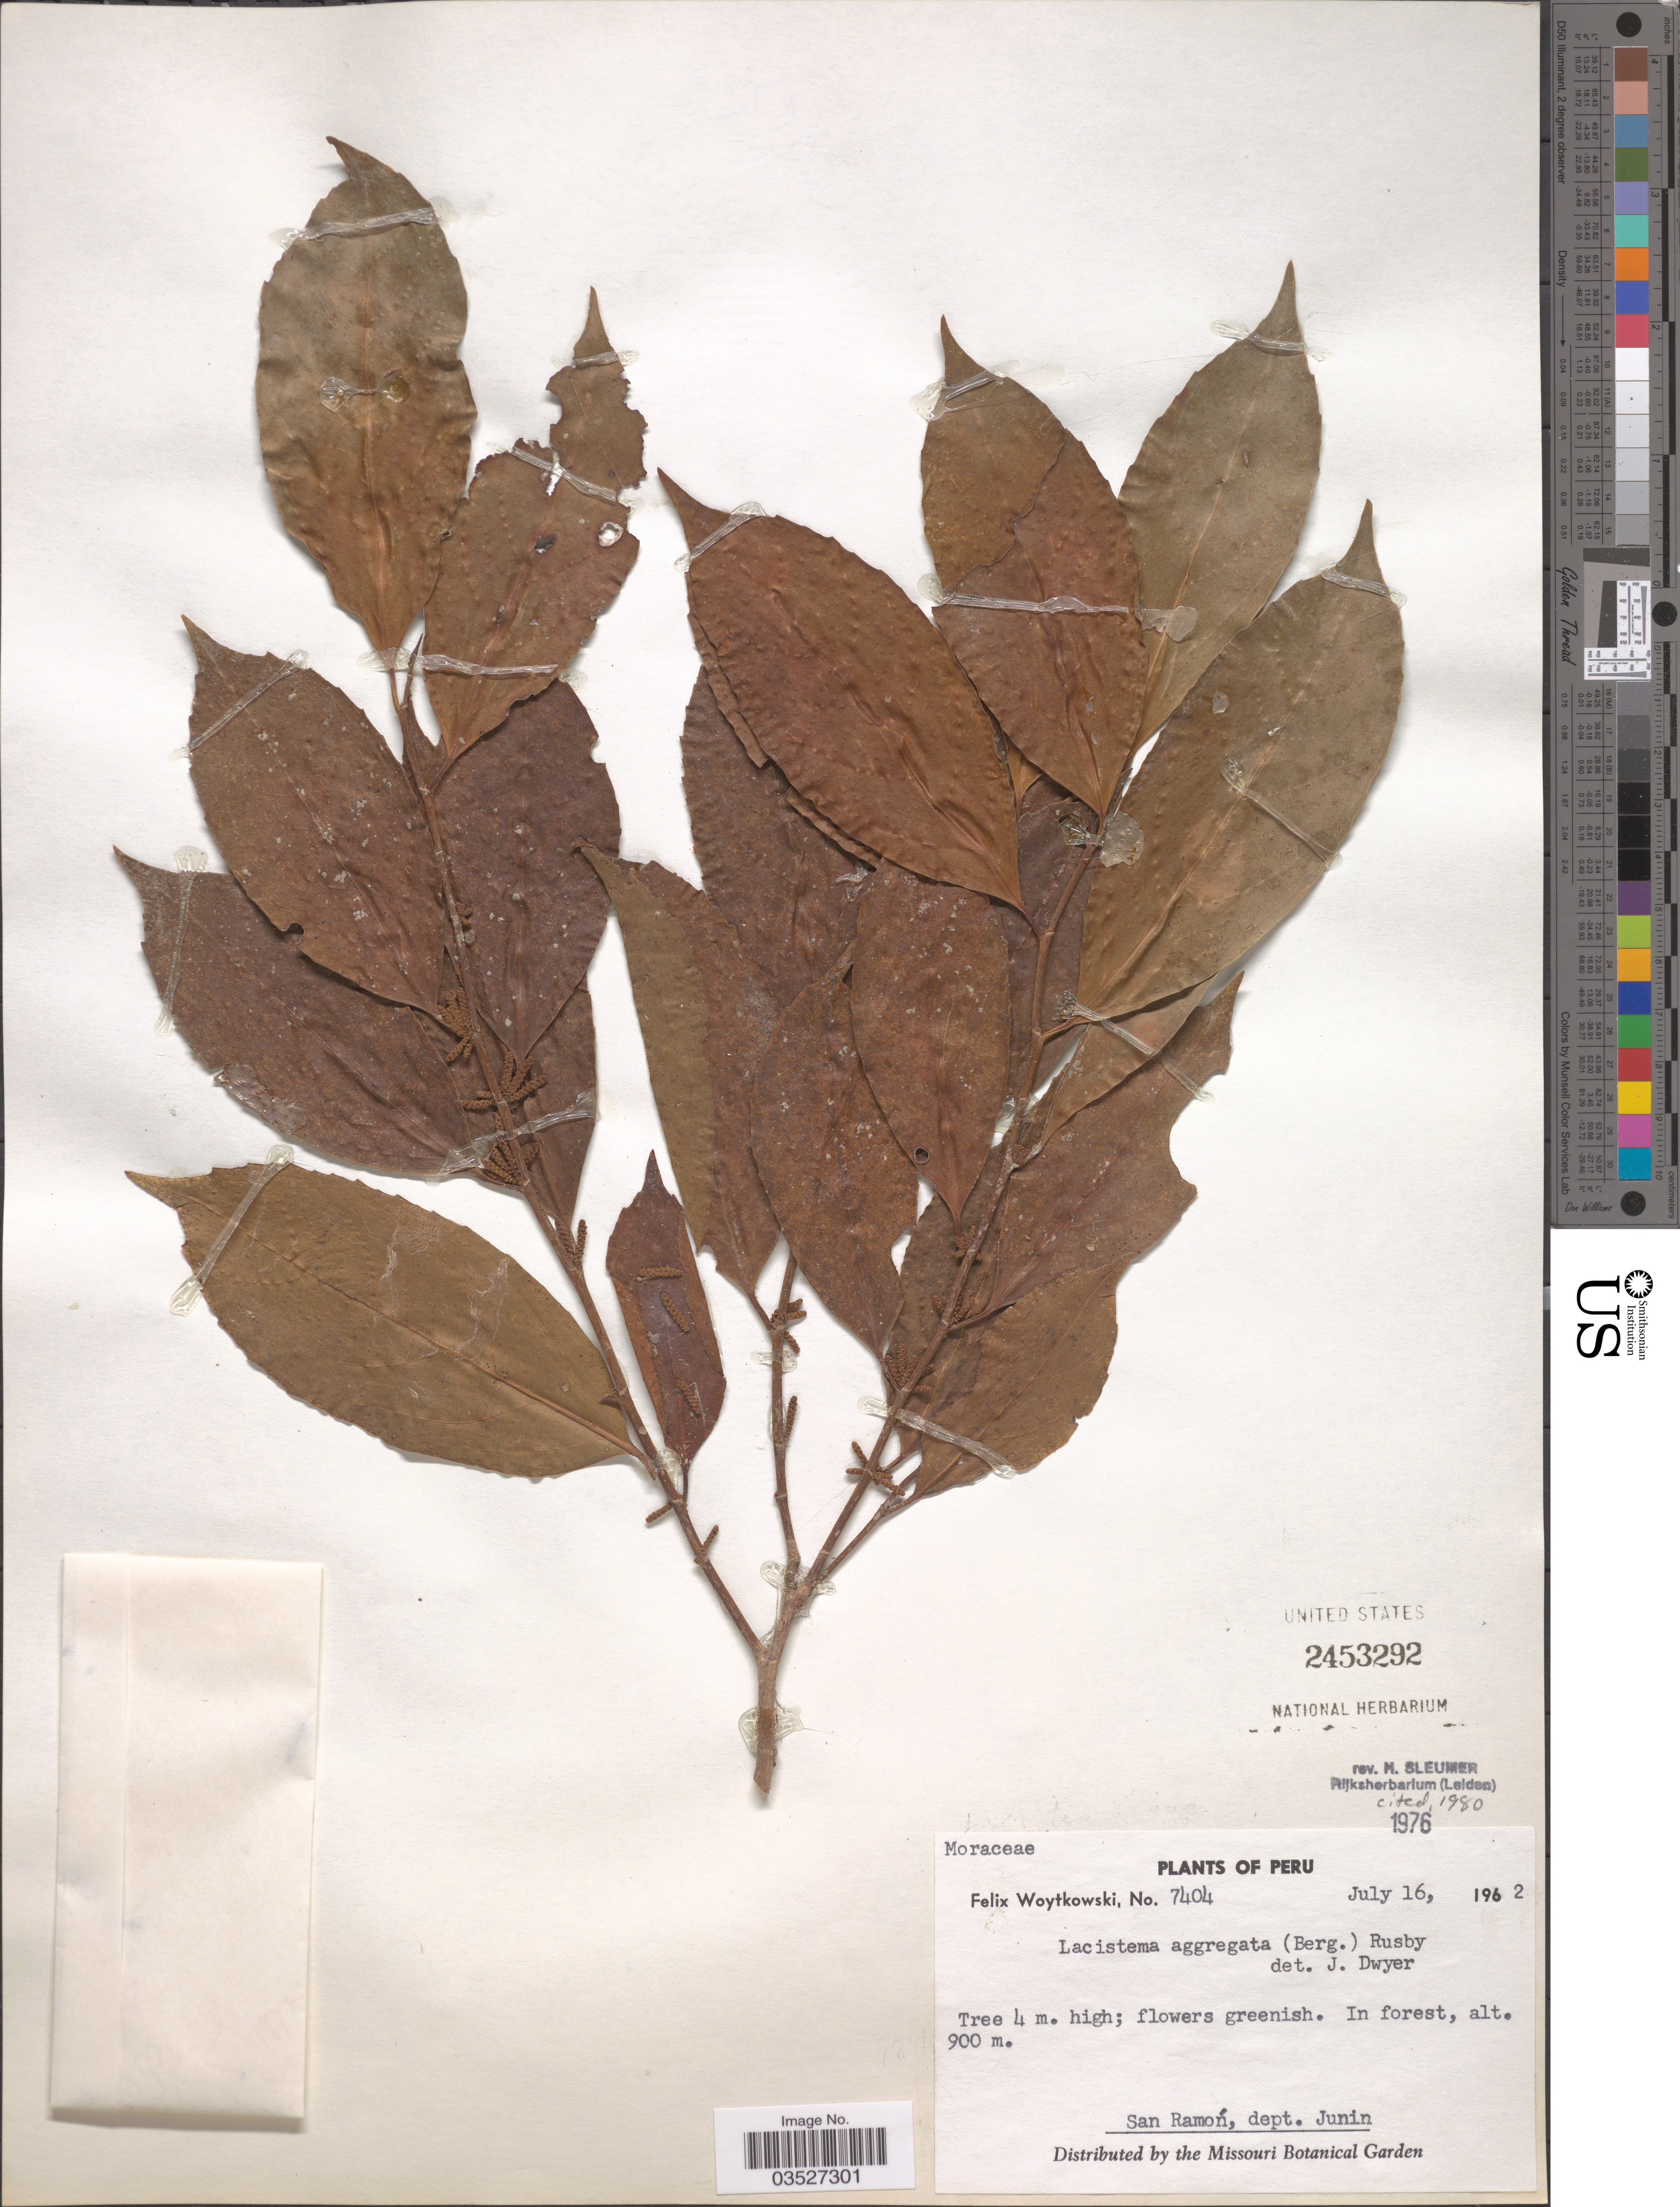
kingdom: Plantae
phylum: Tracheophyta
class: Magnoliopsida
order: Malpighiales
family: Lacistemataceae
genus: Lacistema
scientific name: Lacistema aggregatum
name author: (P.J. Bergius) Rusby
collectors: F. Woytkowski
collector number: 7404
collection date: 1962-07-16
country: Peru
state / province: Junín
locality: San Ramón, dept. Junin.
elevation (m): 900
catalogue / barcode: US 2453292